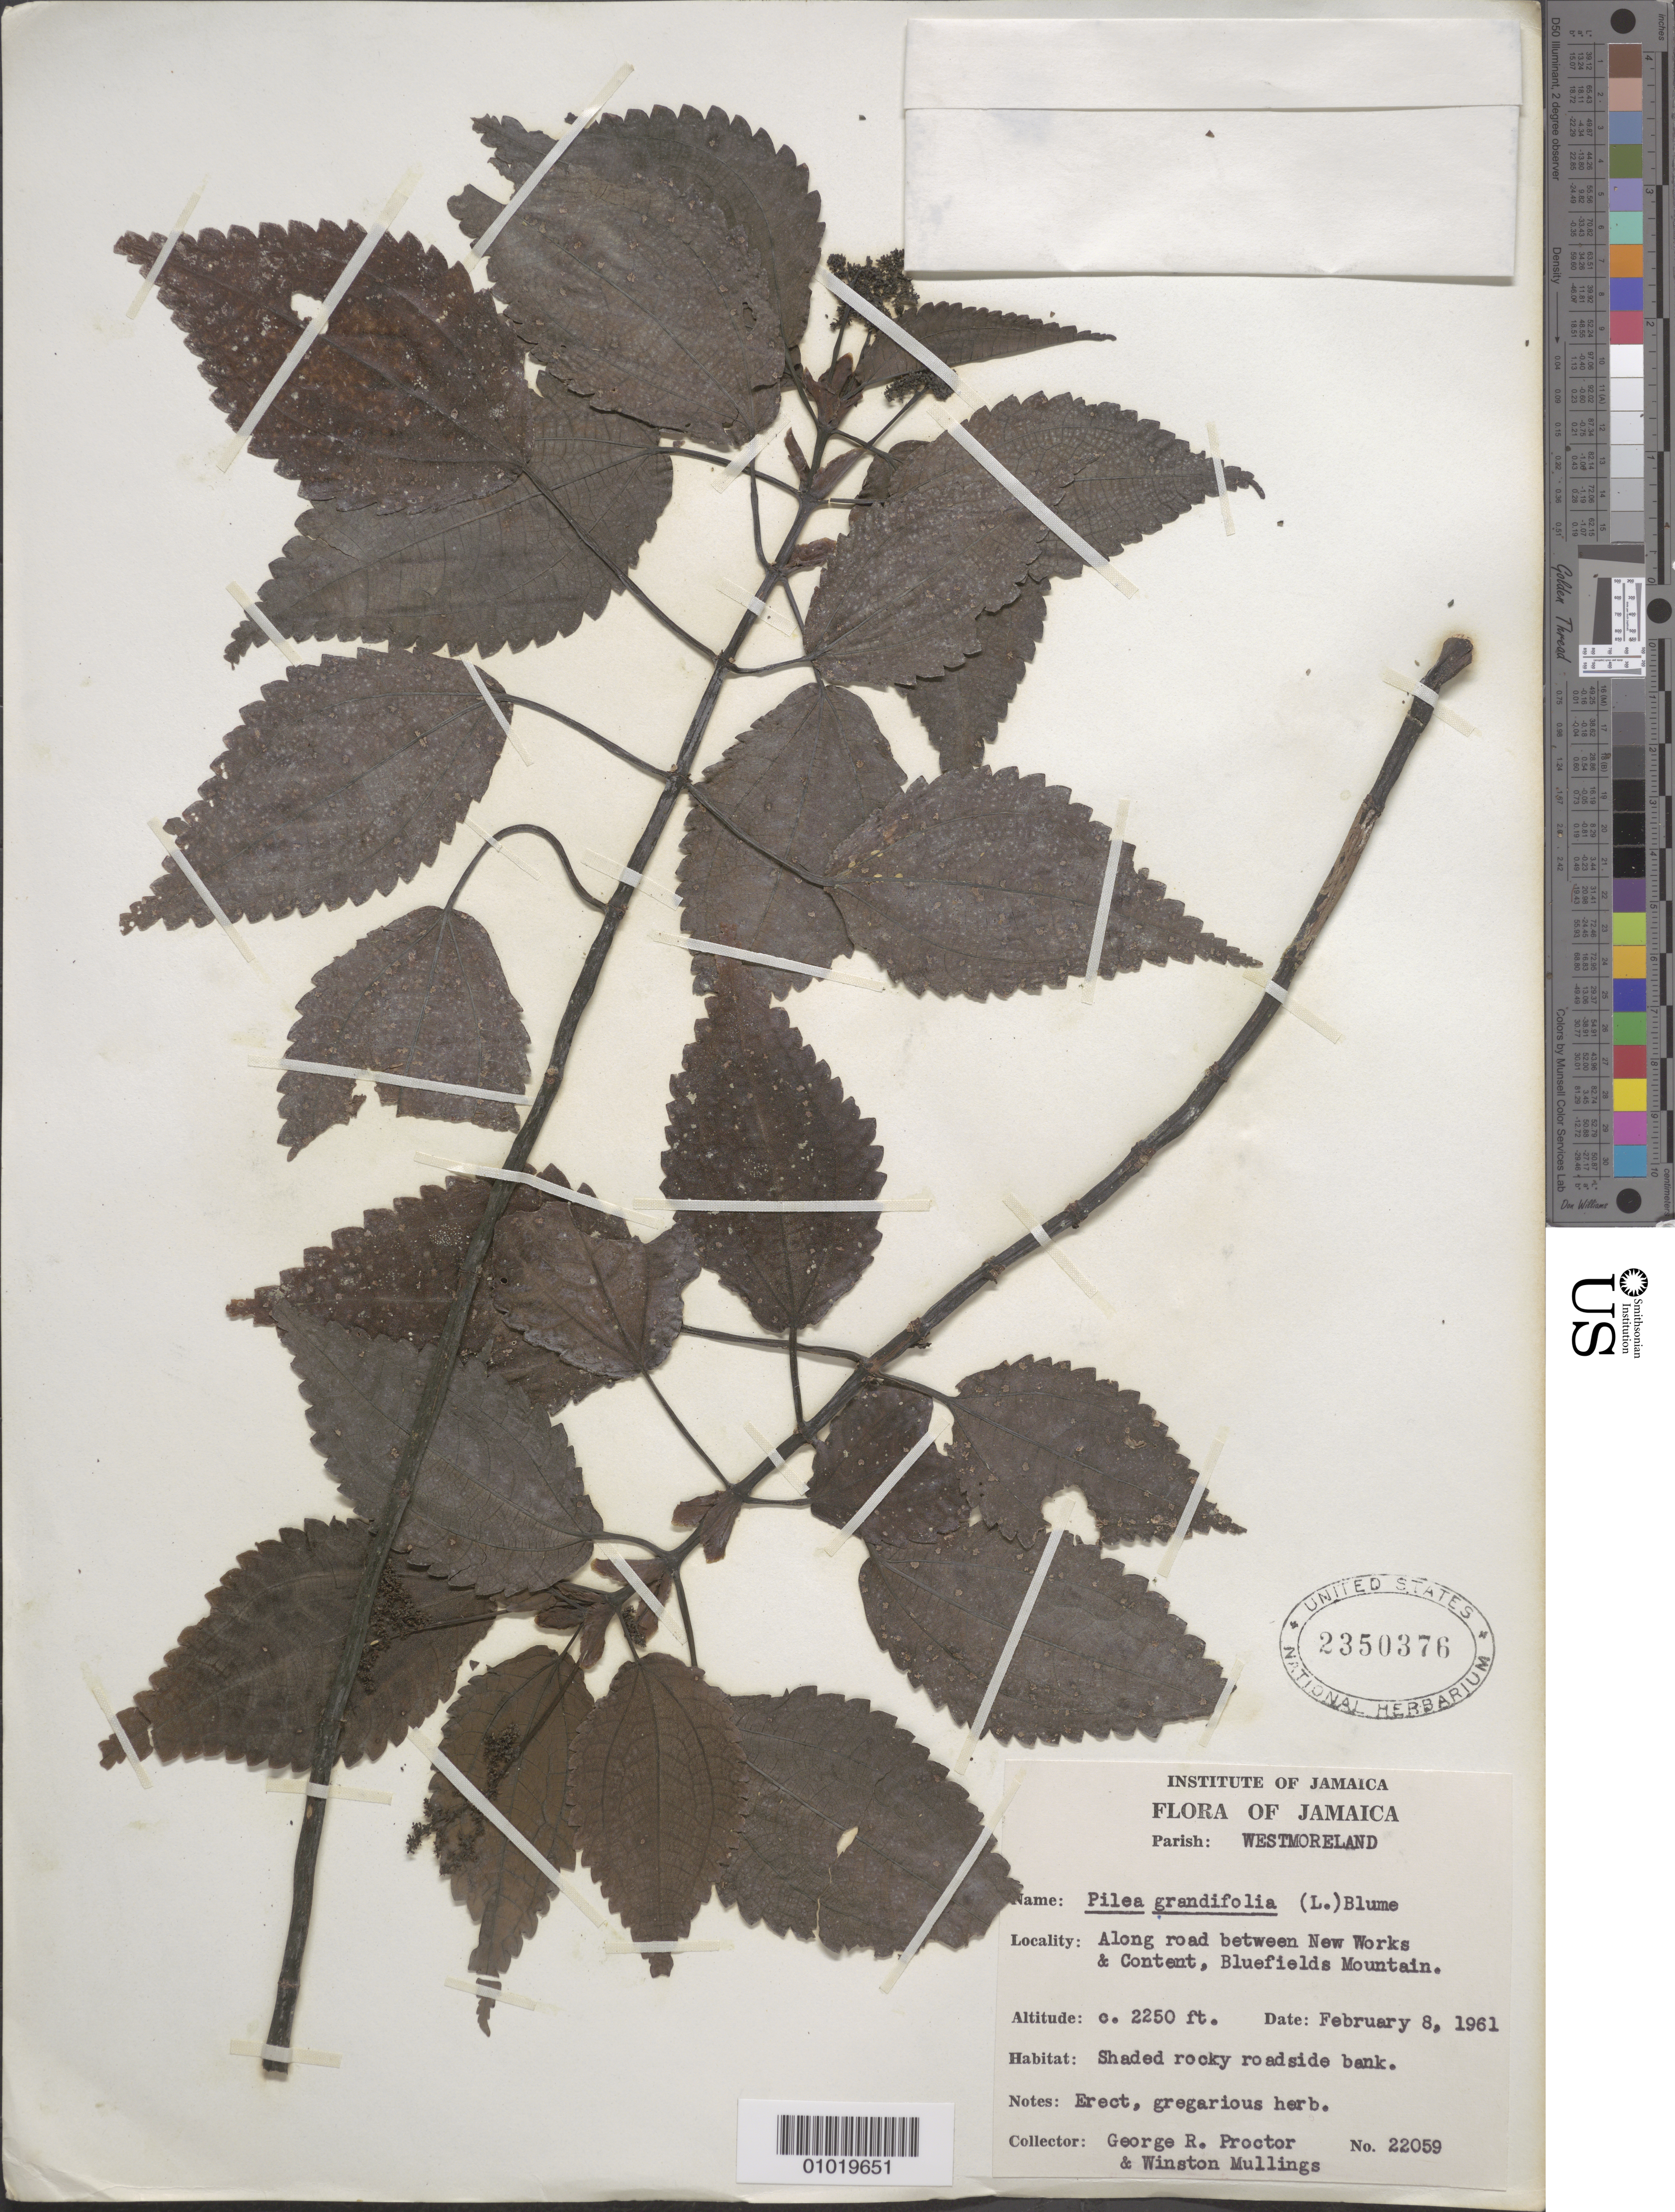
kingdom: Plantae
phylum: Tracheophyta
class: Magnoliopsida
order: Rosales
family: Urticaceae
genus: Pilea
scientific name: Pilea grandifolia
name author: (L.) Blume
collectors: G. R. Proctor & W. Mullings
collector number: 22059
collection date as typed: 08 Feb 1961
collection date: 1961-02-08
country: Jamaica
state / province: Westmoreland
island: Jamaica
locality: Along road between New Works & Content, Bluefields Mountain. Shaded rocky roadside bank.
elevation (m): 686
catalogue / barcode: US 2350376